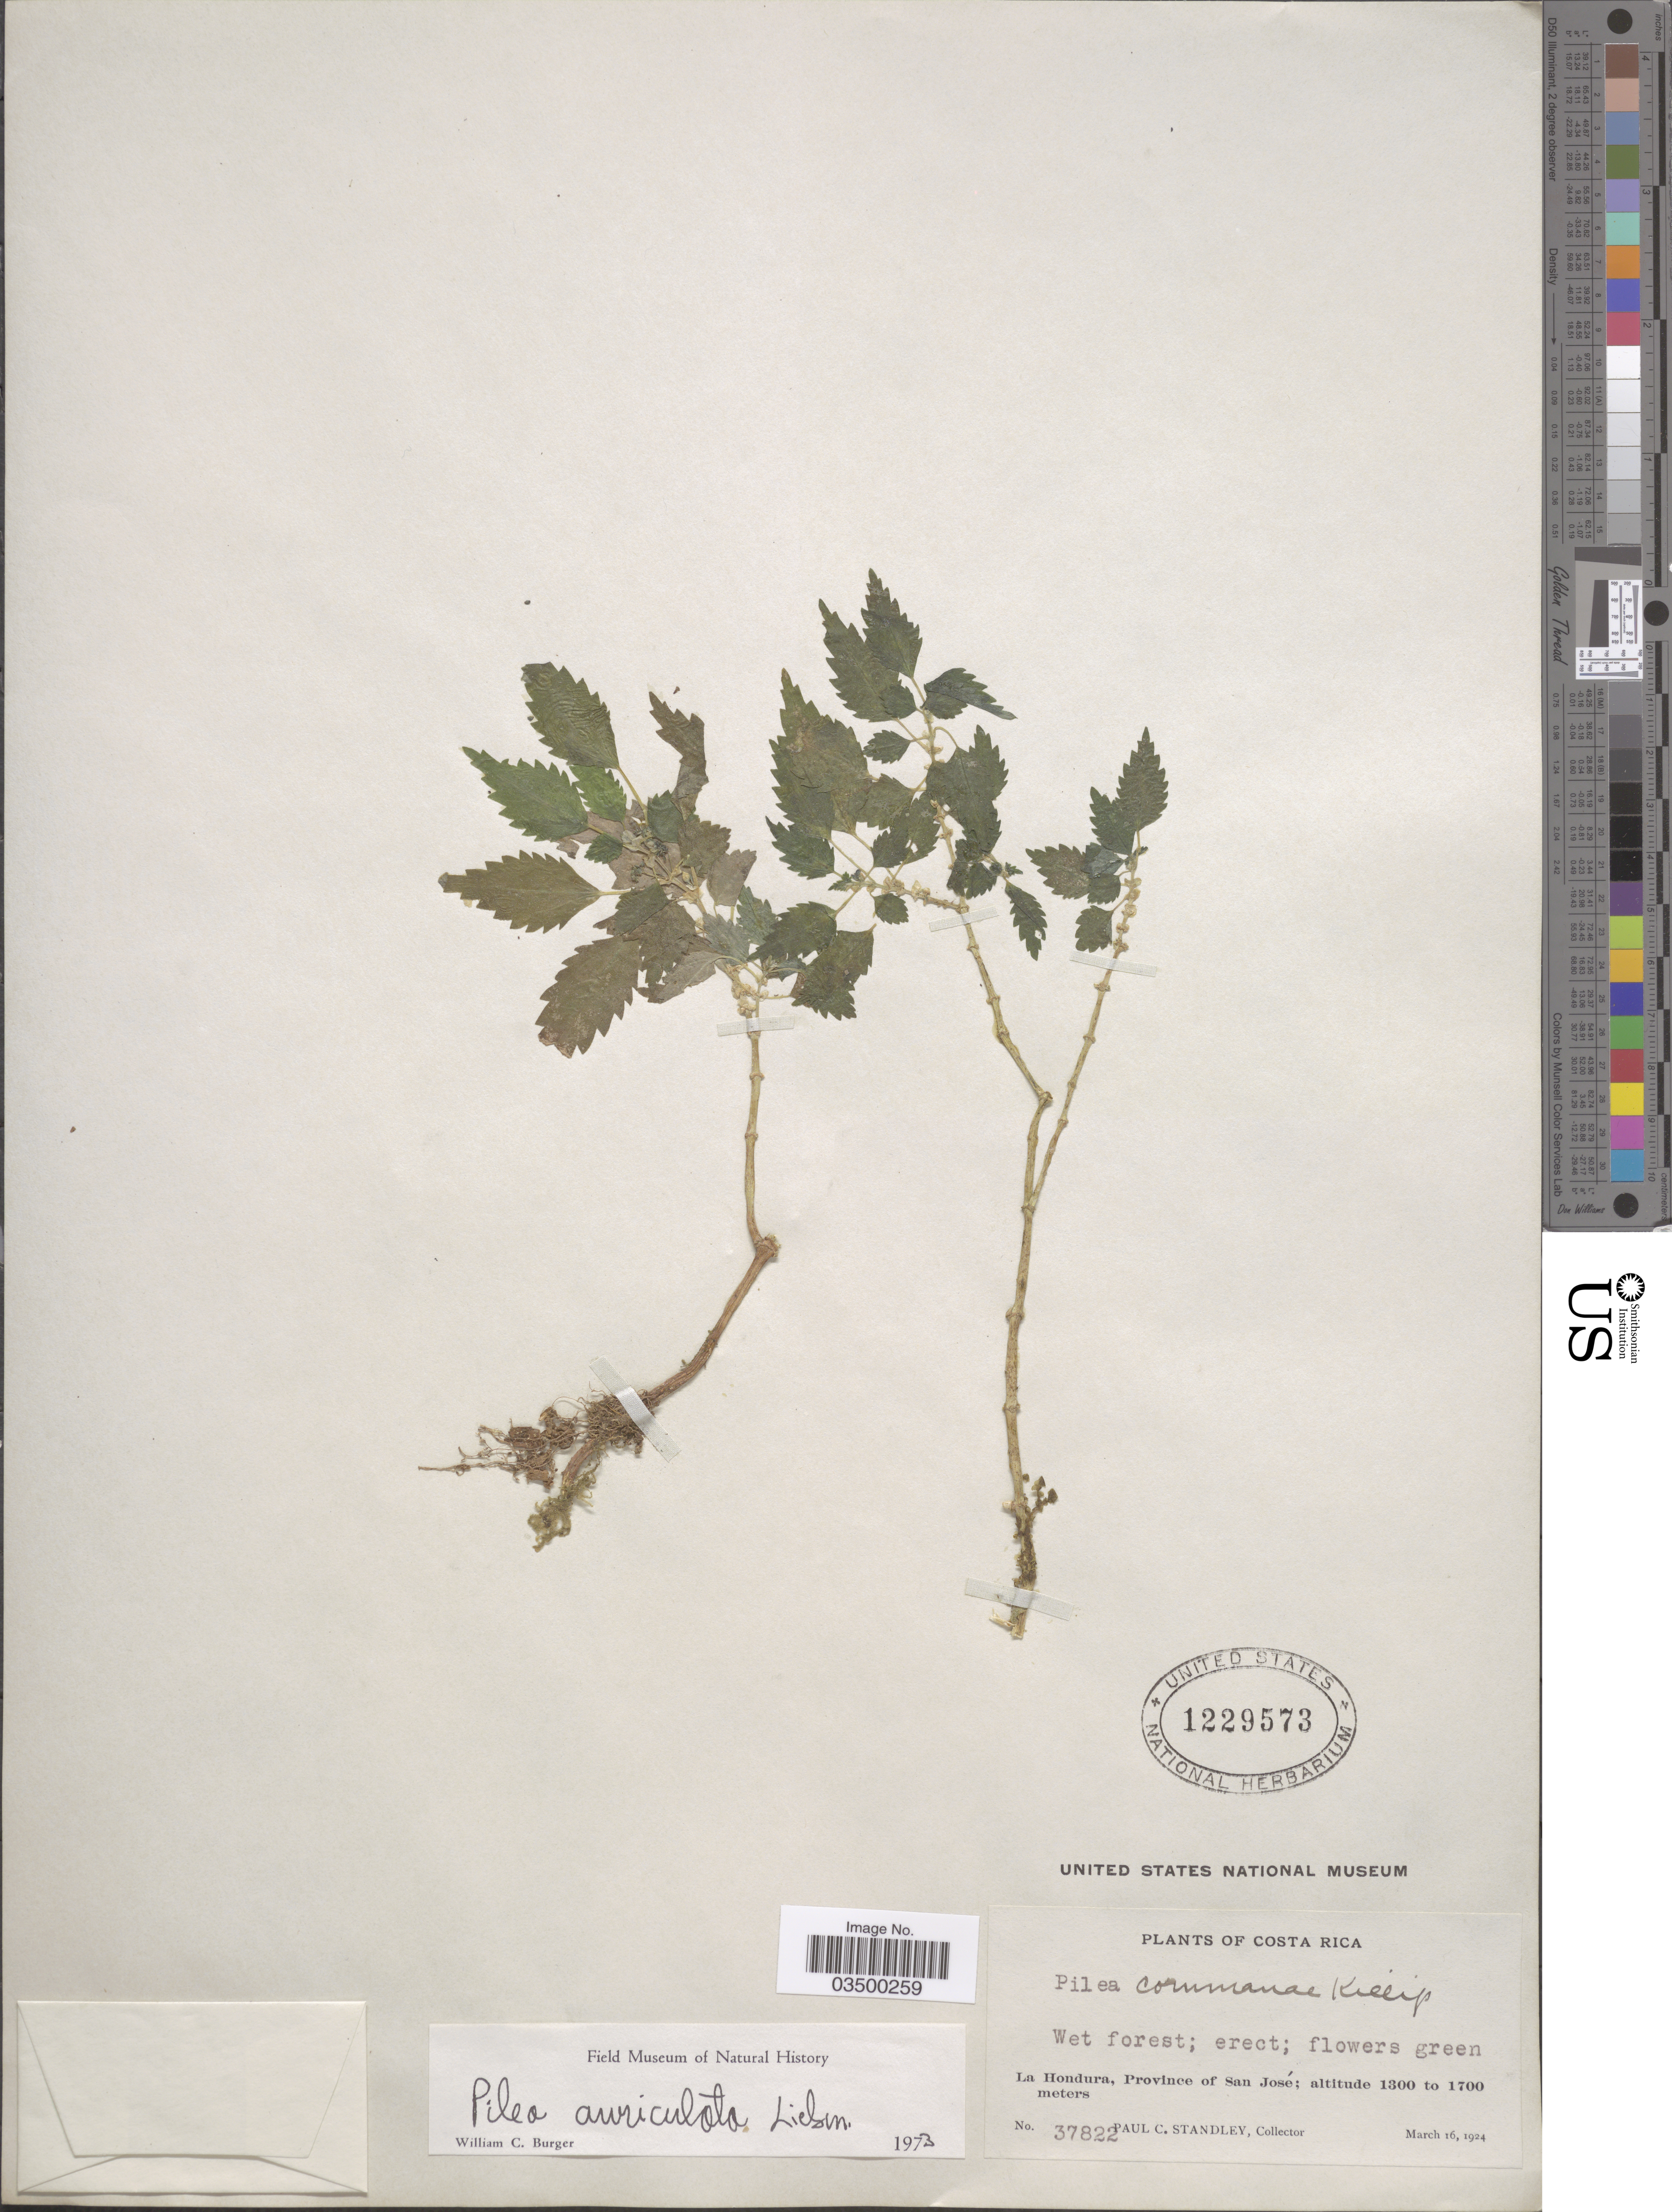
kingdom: Plantae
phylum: Tracheophyta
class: Magnoliopsida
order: Rosales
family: Urticaceae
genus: Pilea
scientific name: Pilea auriculata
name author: Liebm.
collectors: P. C. Standley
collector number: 37822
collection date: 1924-03-16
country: Costa Rica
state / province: San José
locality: La Hondura.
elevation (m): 1300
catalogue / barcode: US 1229573